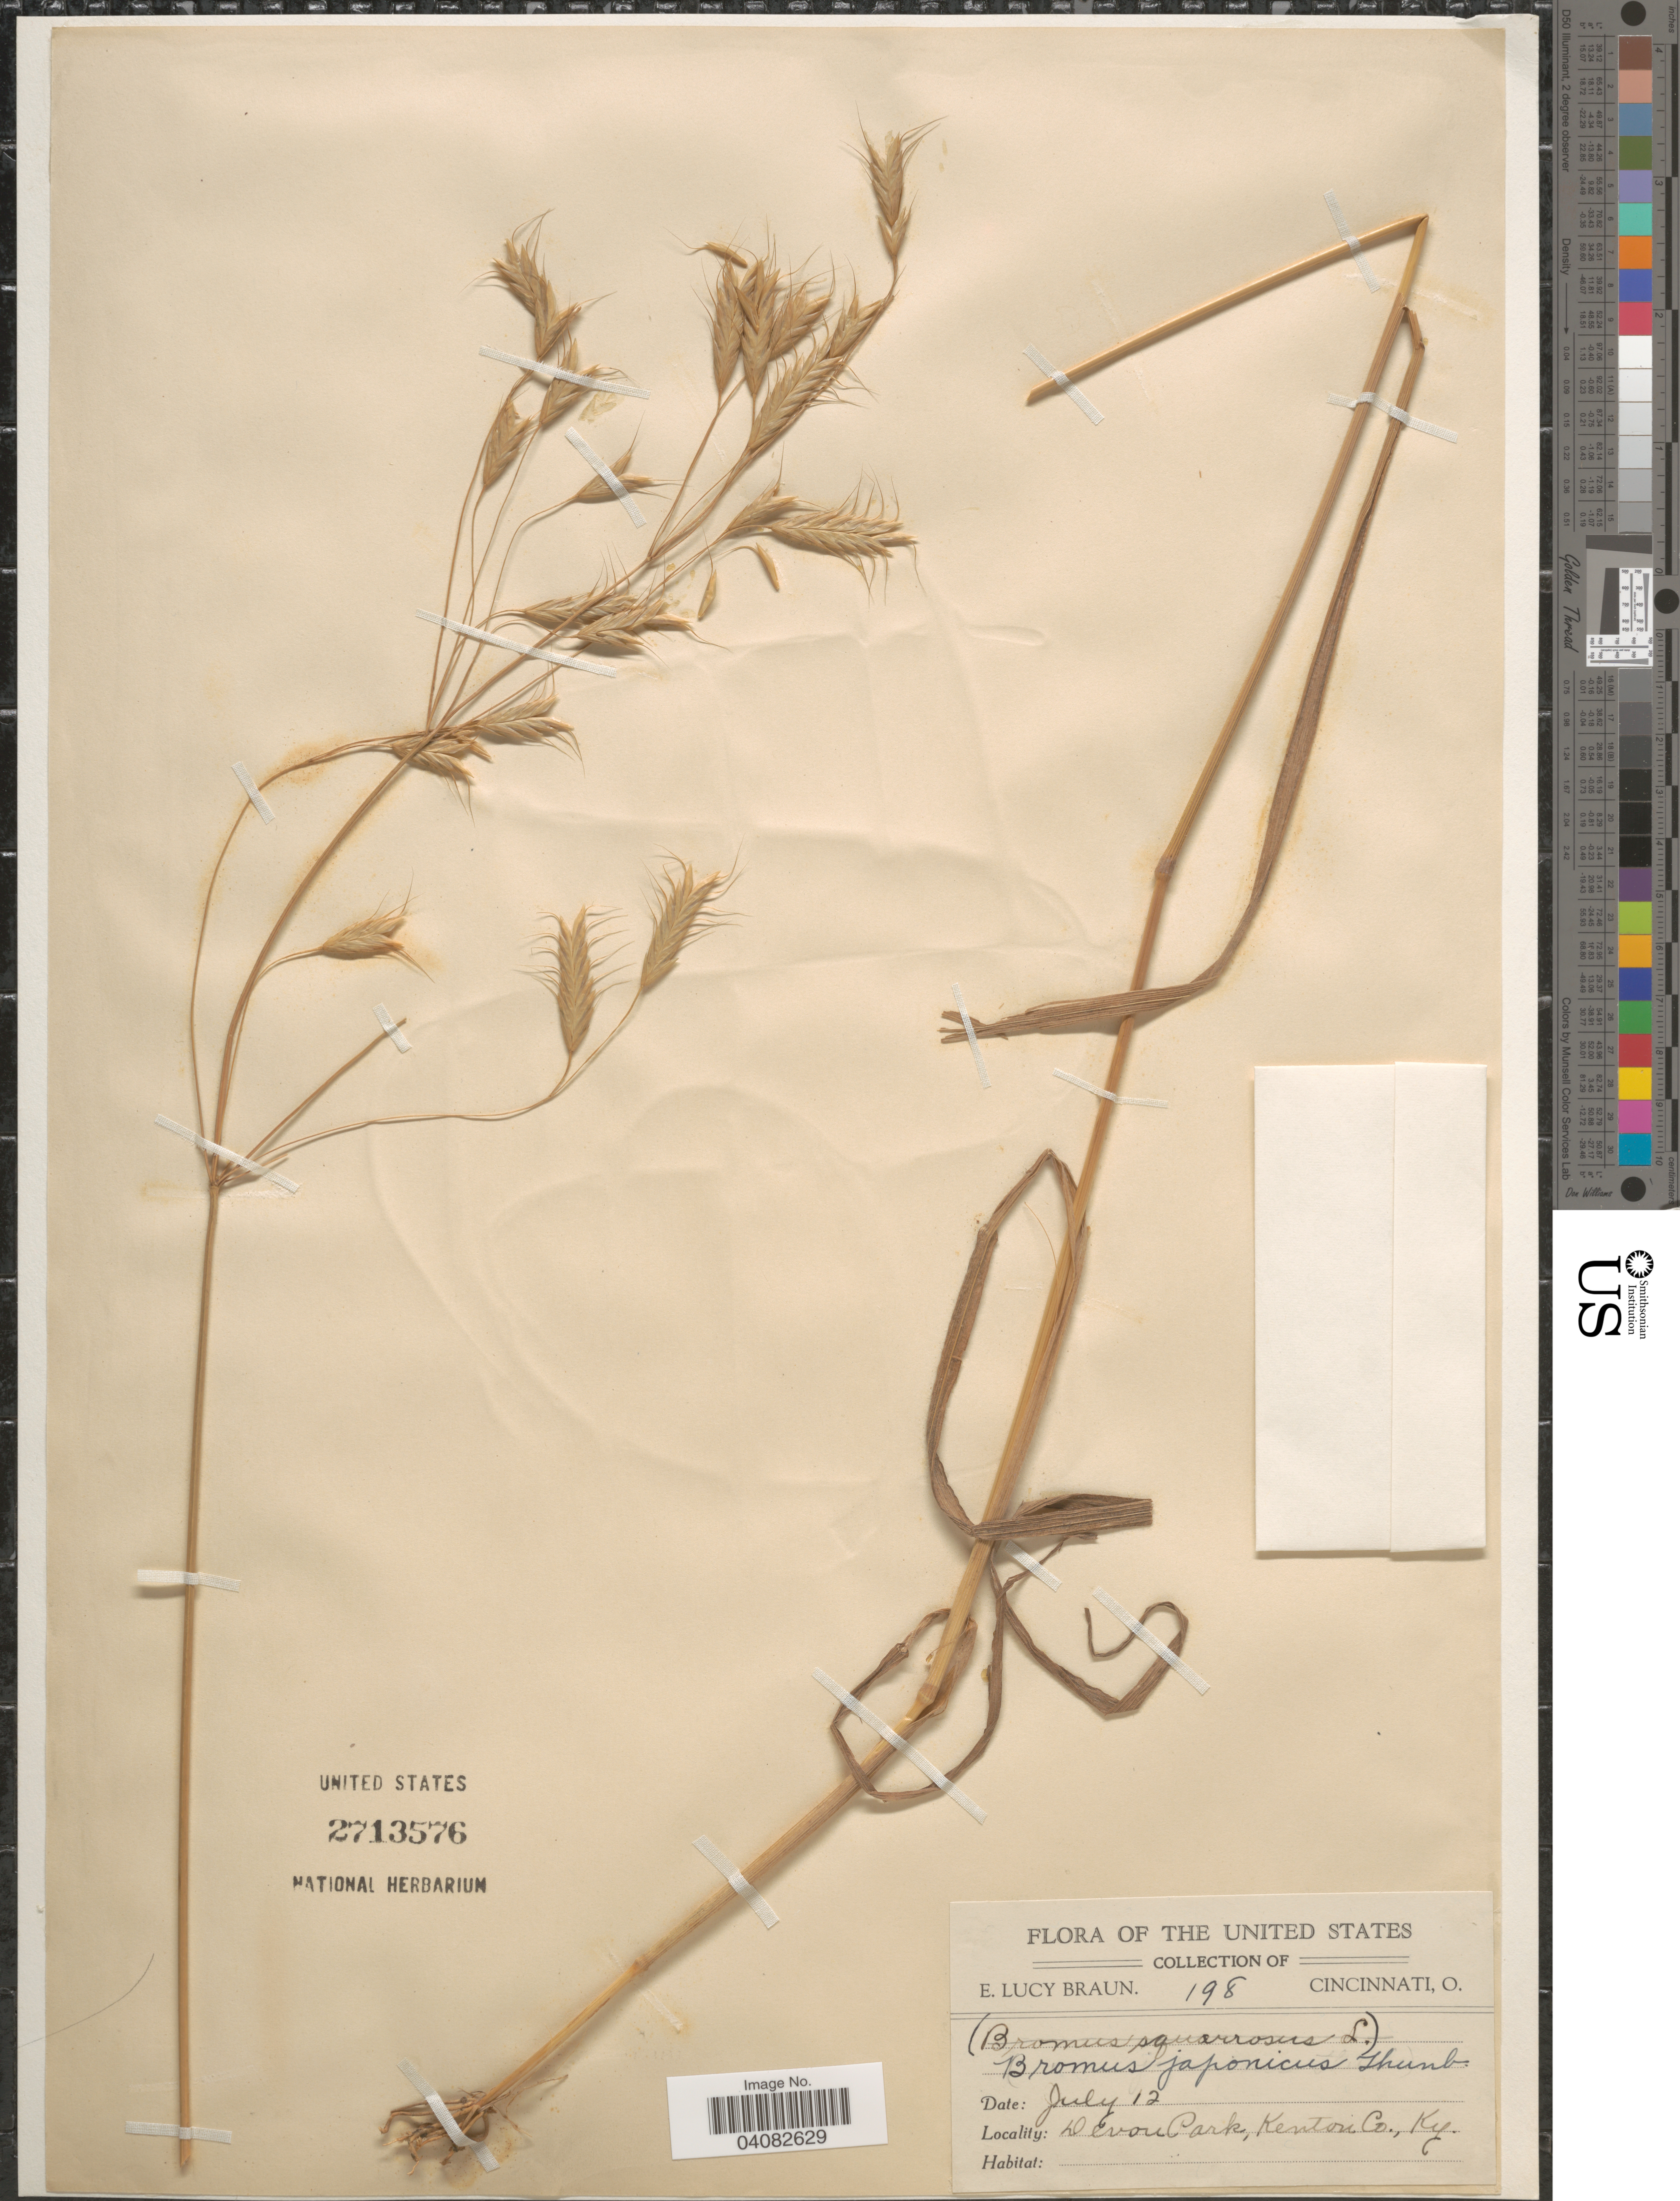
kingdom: Plantae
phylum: Tracheophyta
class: Liliopsida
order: Poales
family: Poaceae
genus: Bromus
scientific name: Bromus japonicus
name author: Houtt.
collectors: E. L. Braun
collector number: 198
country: United States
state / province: Kentucky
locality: Devun Park, Kenton Co.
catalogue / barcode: US 2713576